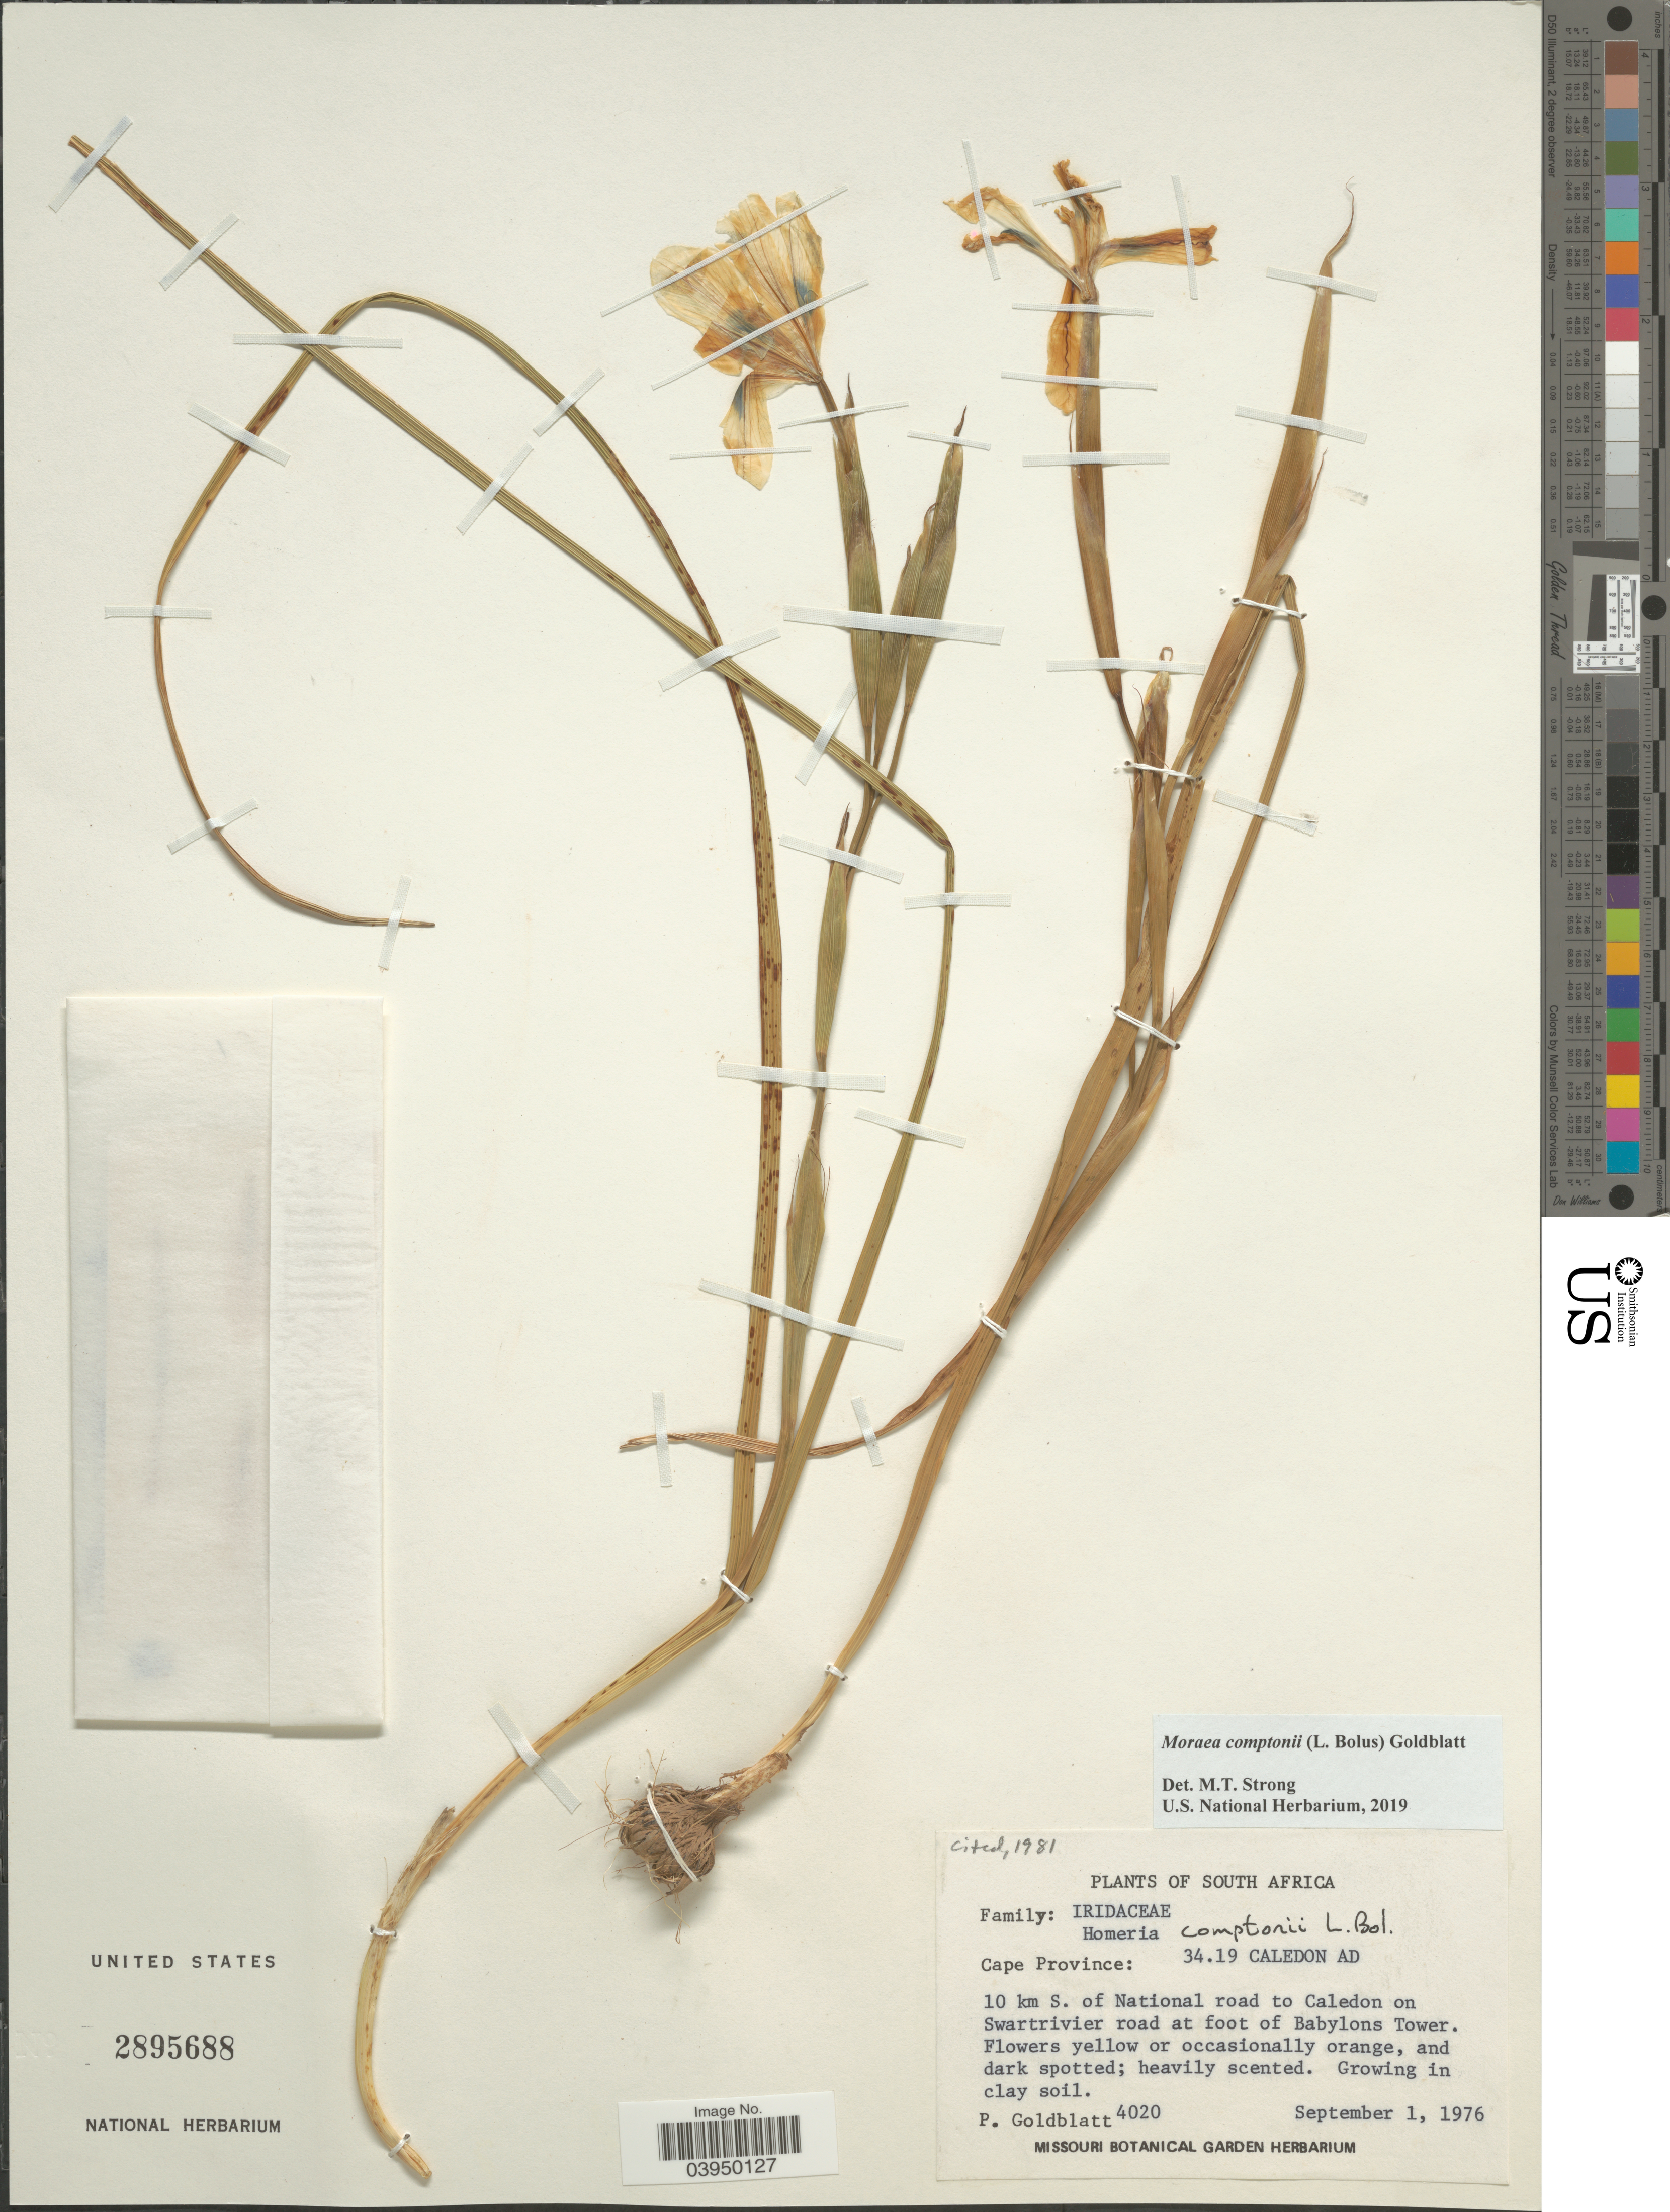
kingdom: Plantae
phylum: Tracheophyta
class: Liliopsida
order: Asparagales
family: Iridaceae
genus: Moraea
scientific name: Moraea comptonii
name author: (L. Bolus) Goldblatt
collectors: P. Goldblatt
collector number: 4020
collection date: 1976-09-01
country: South Africa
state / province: Western Cape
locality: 34.19 Caledon AD. 10 km S. National road to Caledon on Swartrivier road at foot of Babylons Tower.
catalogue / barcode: US 2895688